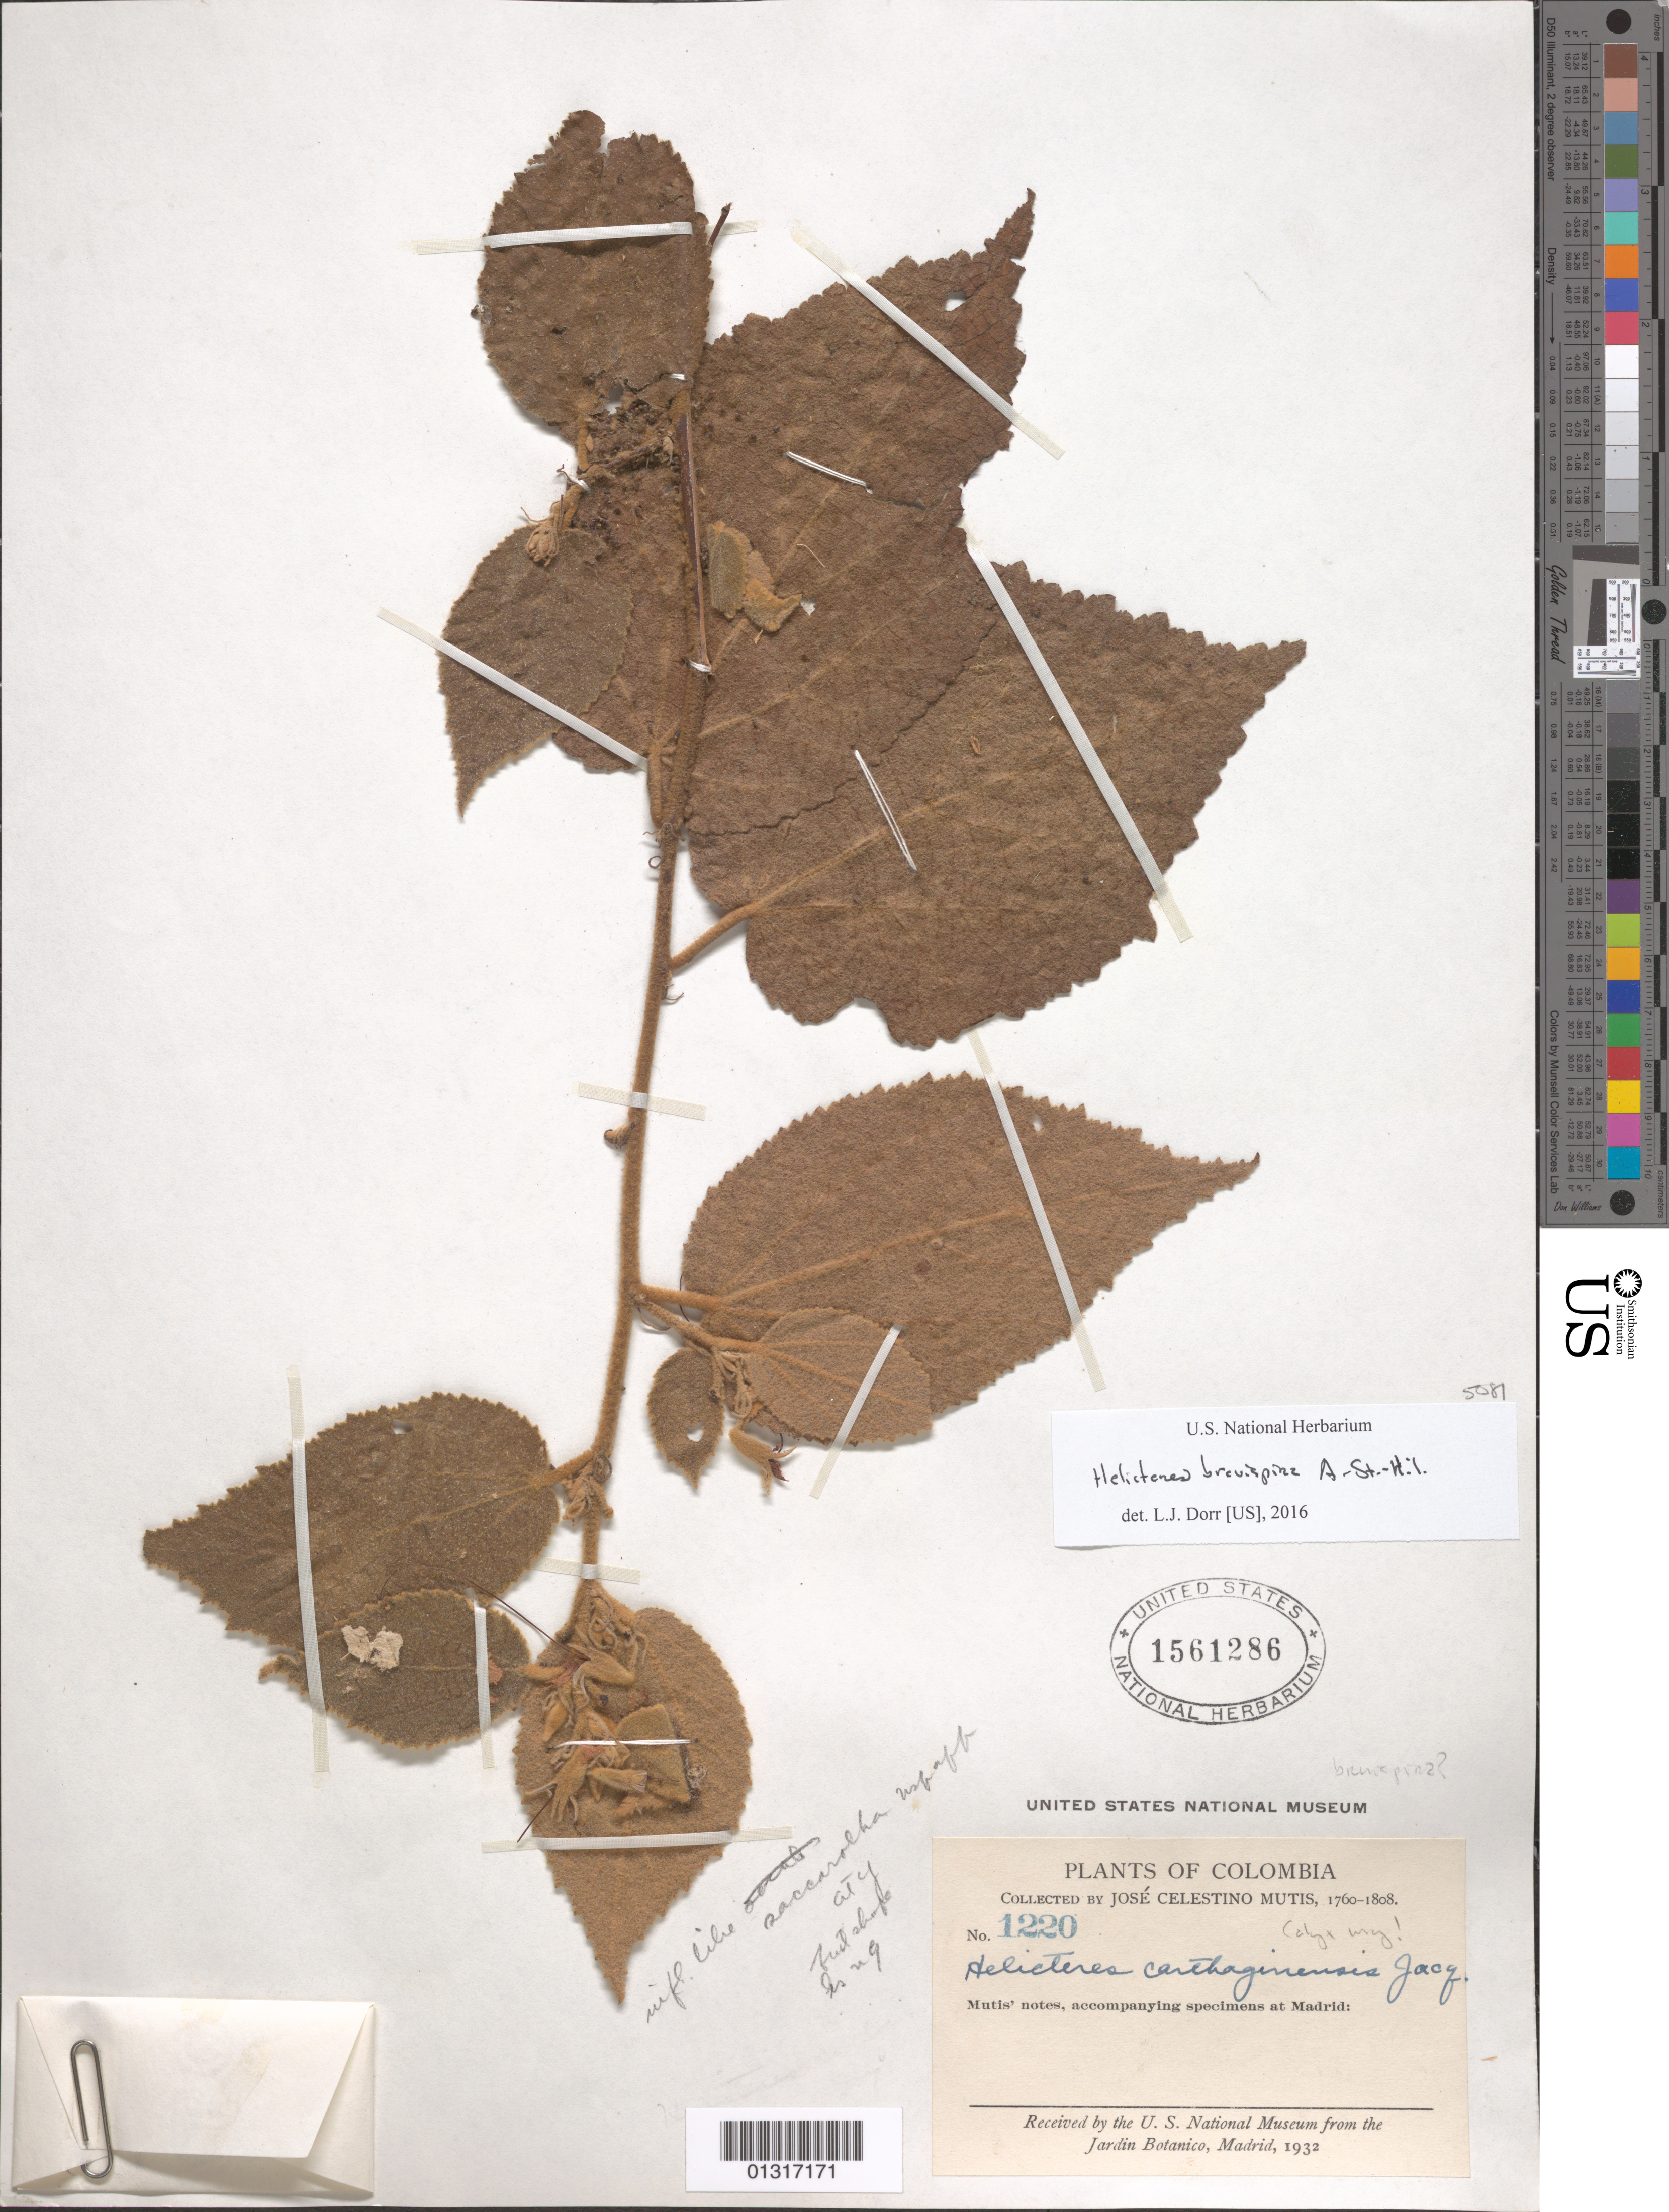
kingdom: Plantae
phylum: Tracheophyta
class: Magnoliopsida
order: Malvales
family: Malvaceae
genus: Helicteres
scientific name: Helicteres brevispira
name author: A. St.-Hil.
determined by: Dorr, L. J., (BOT), Smithsonian Institution - National Museum of Natural History (UNITED STATES)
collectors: C. Mutis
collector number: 1220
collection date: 1760/1808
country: Colombia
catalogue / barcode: US 1561286